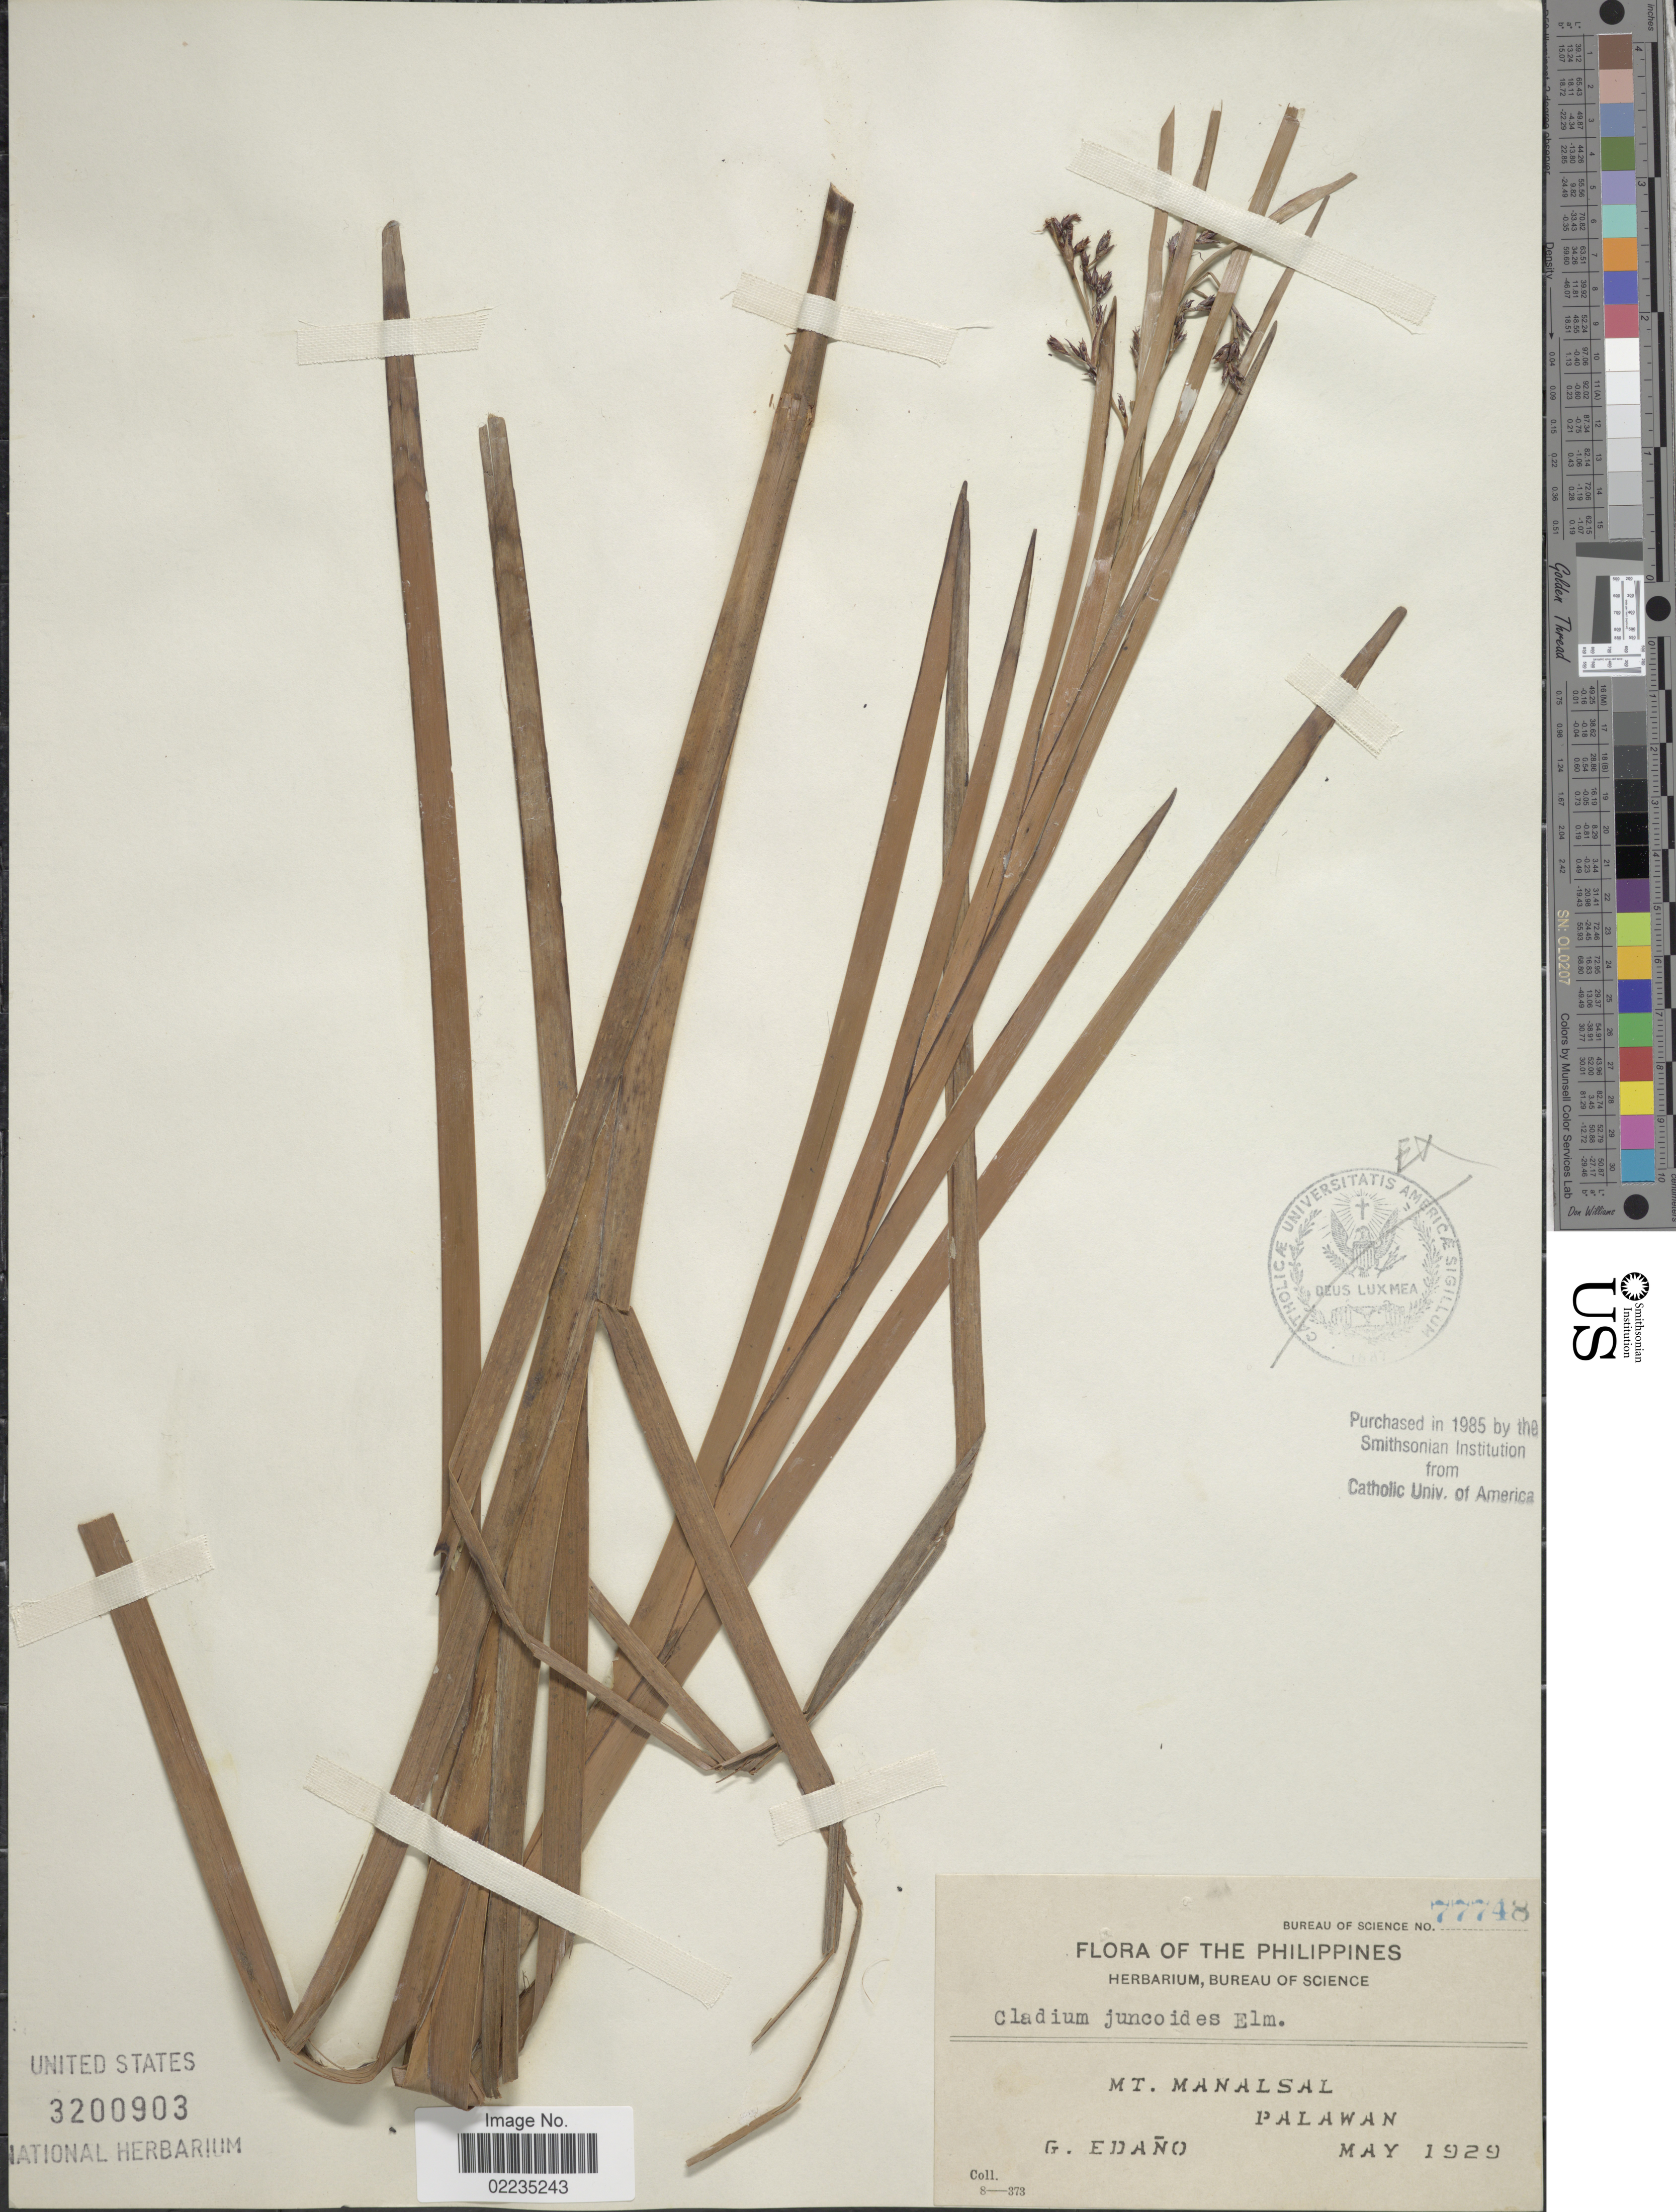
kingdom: Plantae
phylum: Tracheophyta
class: Liliopsida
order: Poales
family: Cyperaceae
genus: Machaerina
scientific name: Machaerina falcata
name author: (Nees) T. Koyama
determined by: Strong, Mark T., (BOT), Smithsonian Institution - National Museum of Natural History (UNITED STATES)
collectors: G. Edaño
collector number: Bureau of Science 77748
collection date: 1929-05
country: Philippines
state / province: Mimaropa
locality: Mt. Manalsal, Palawan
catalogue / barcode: US 3200903